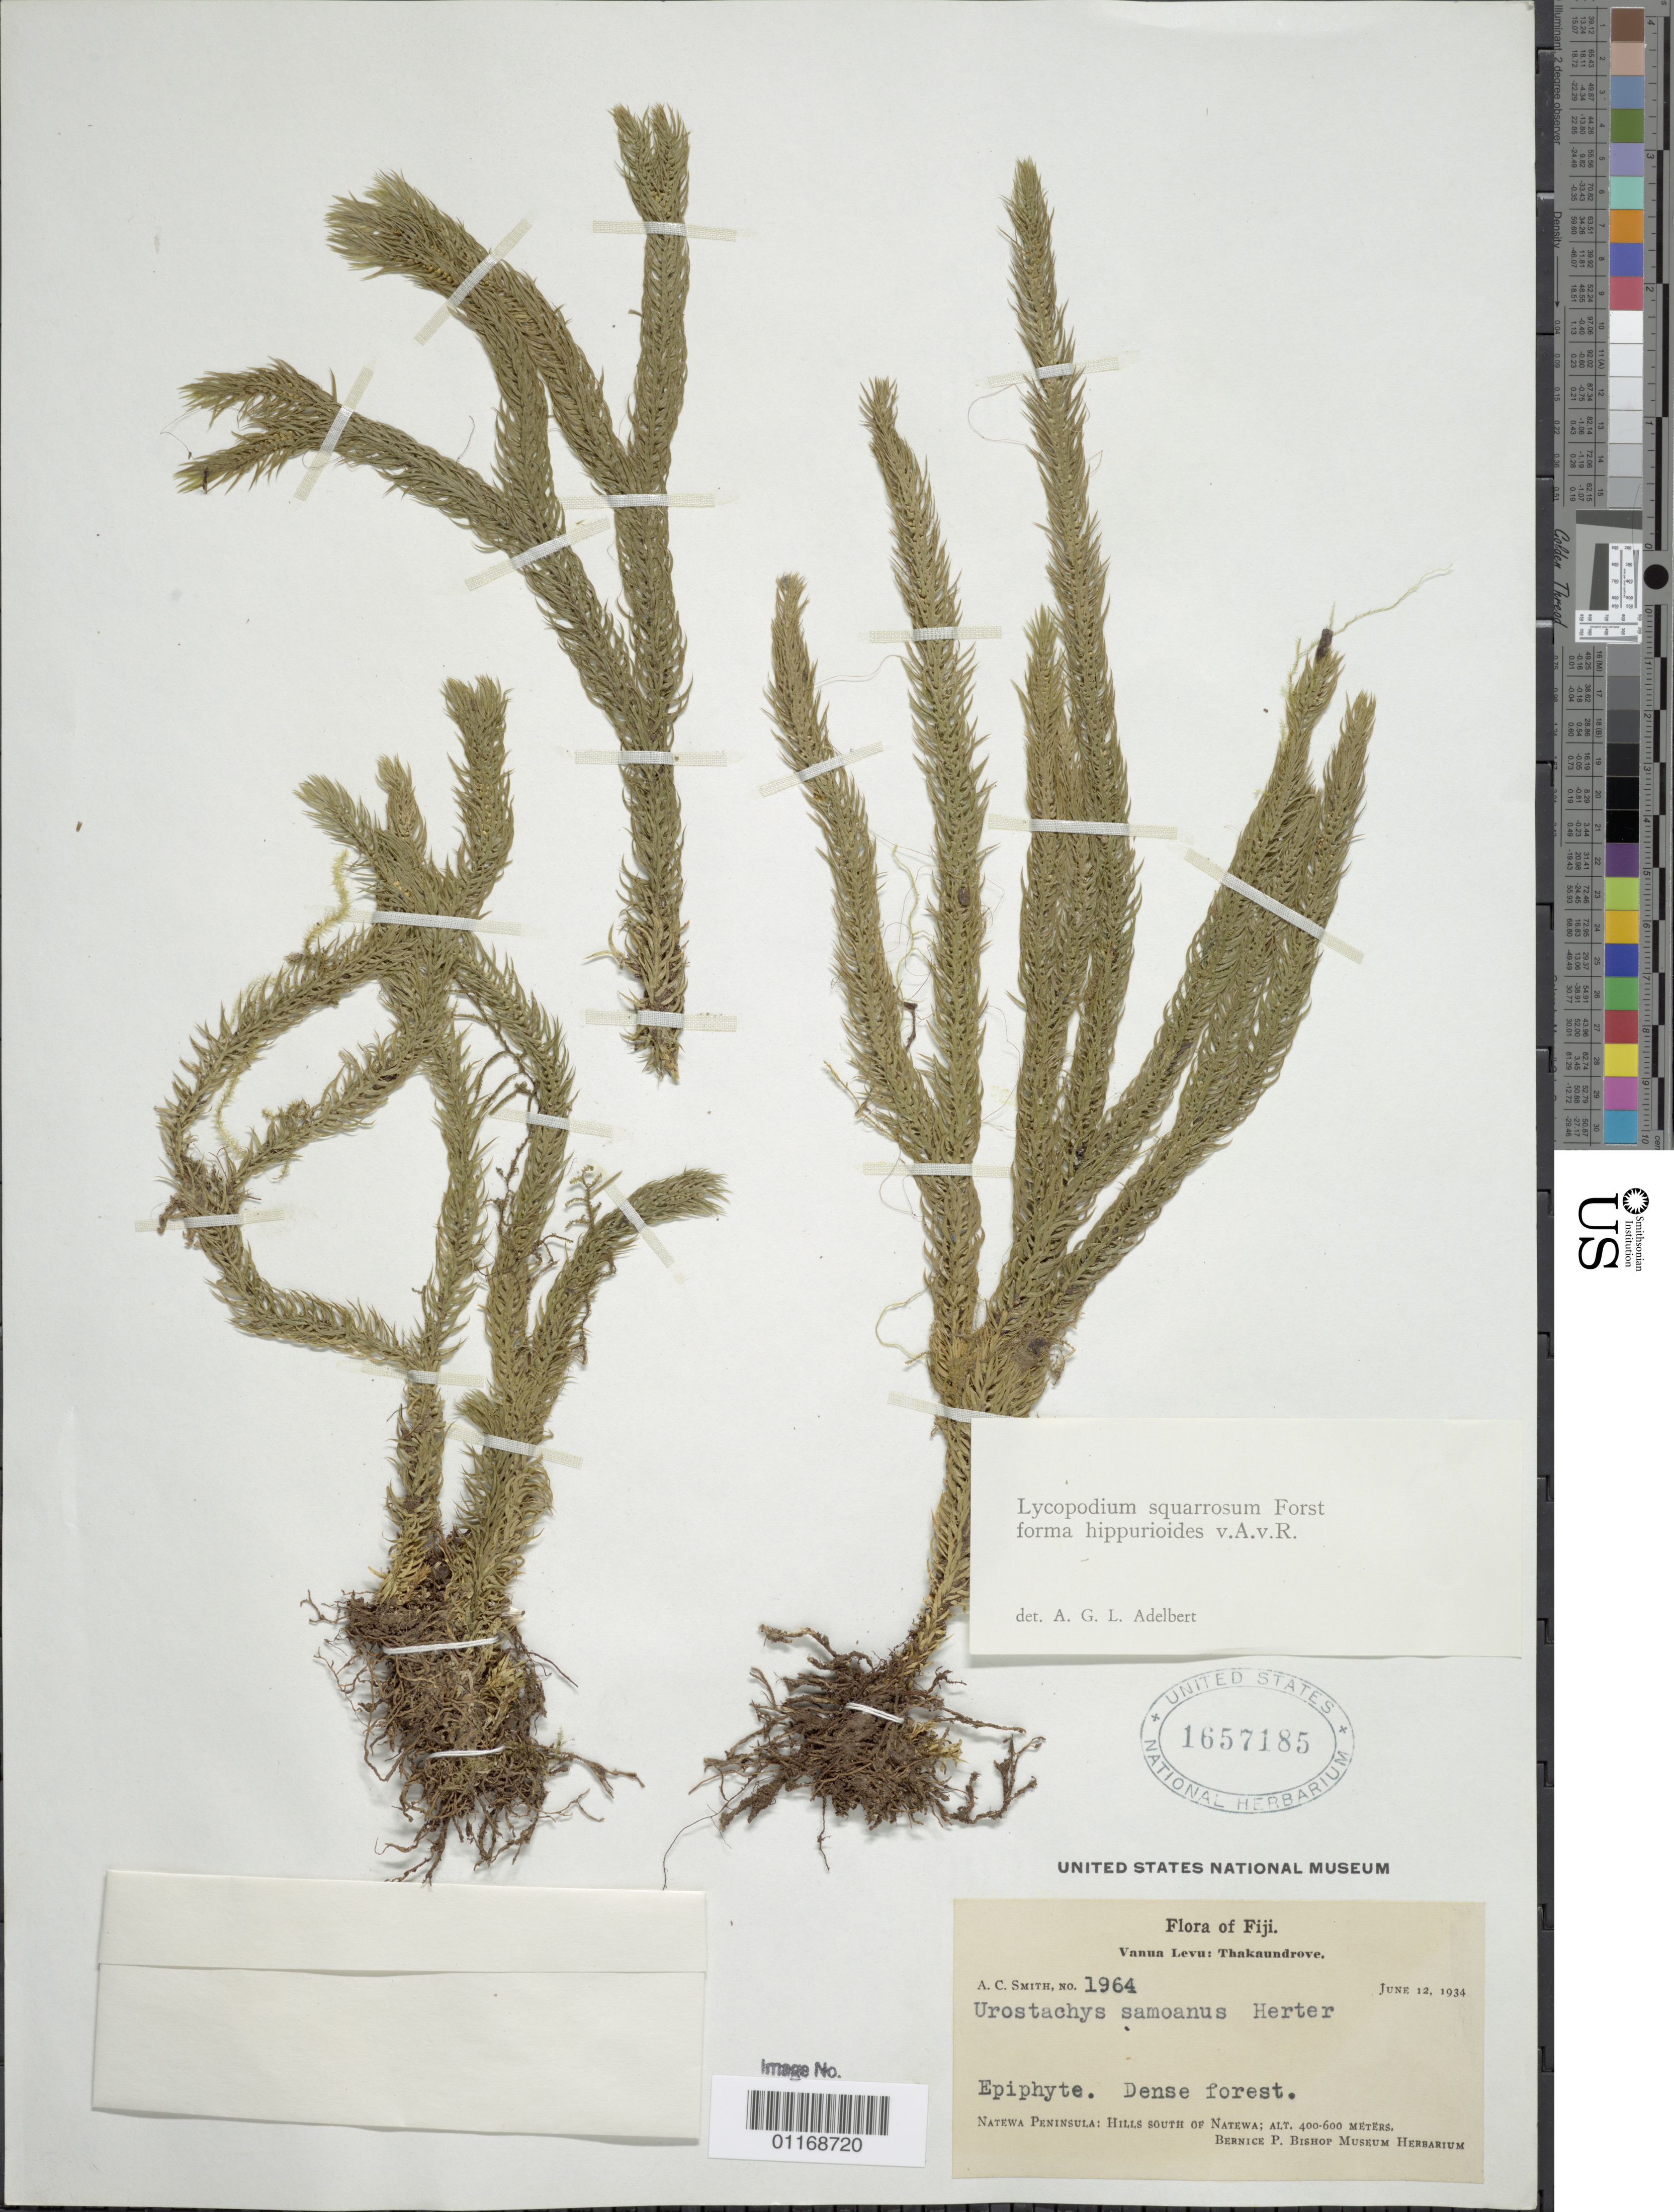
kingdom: Plantae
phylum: Tracheophyta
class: Lycopodiopsida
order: Lycopodiales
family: Lycopodiaceae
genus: Phlegmariurus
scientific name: Phlegmariurus squarrosus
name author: (G. Forst.) Á. Löve & D. Löve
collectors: A. C. Smith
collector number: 1964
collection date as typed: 12 Jun 1934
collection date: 1934-06-12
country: Fiji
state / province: Northern Division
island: Vanua Levu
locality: Thakaundrove, natewa peninsula, hills s of natewa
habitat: Dense forest.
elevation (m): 400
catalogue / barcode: US 1657185